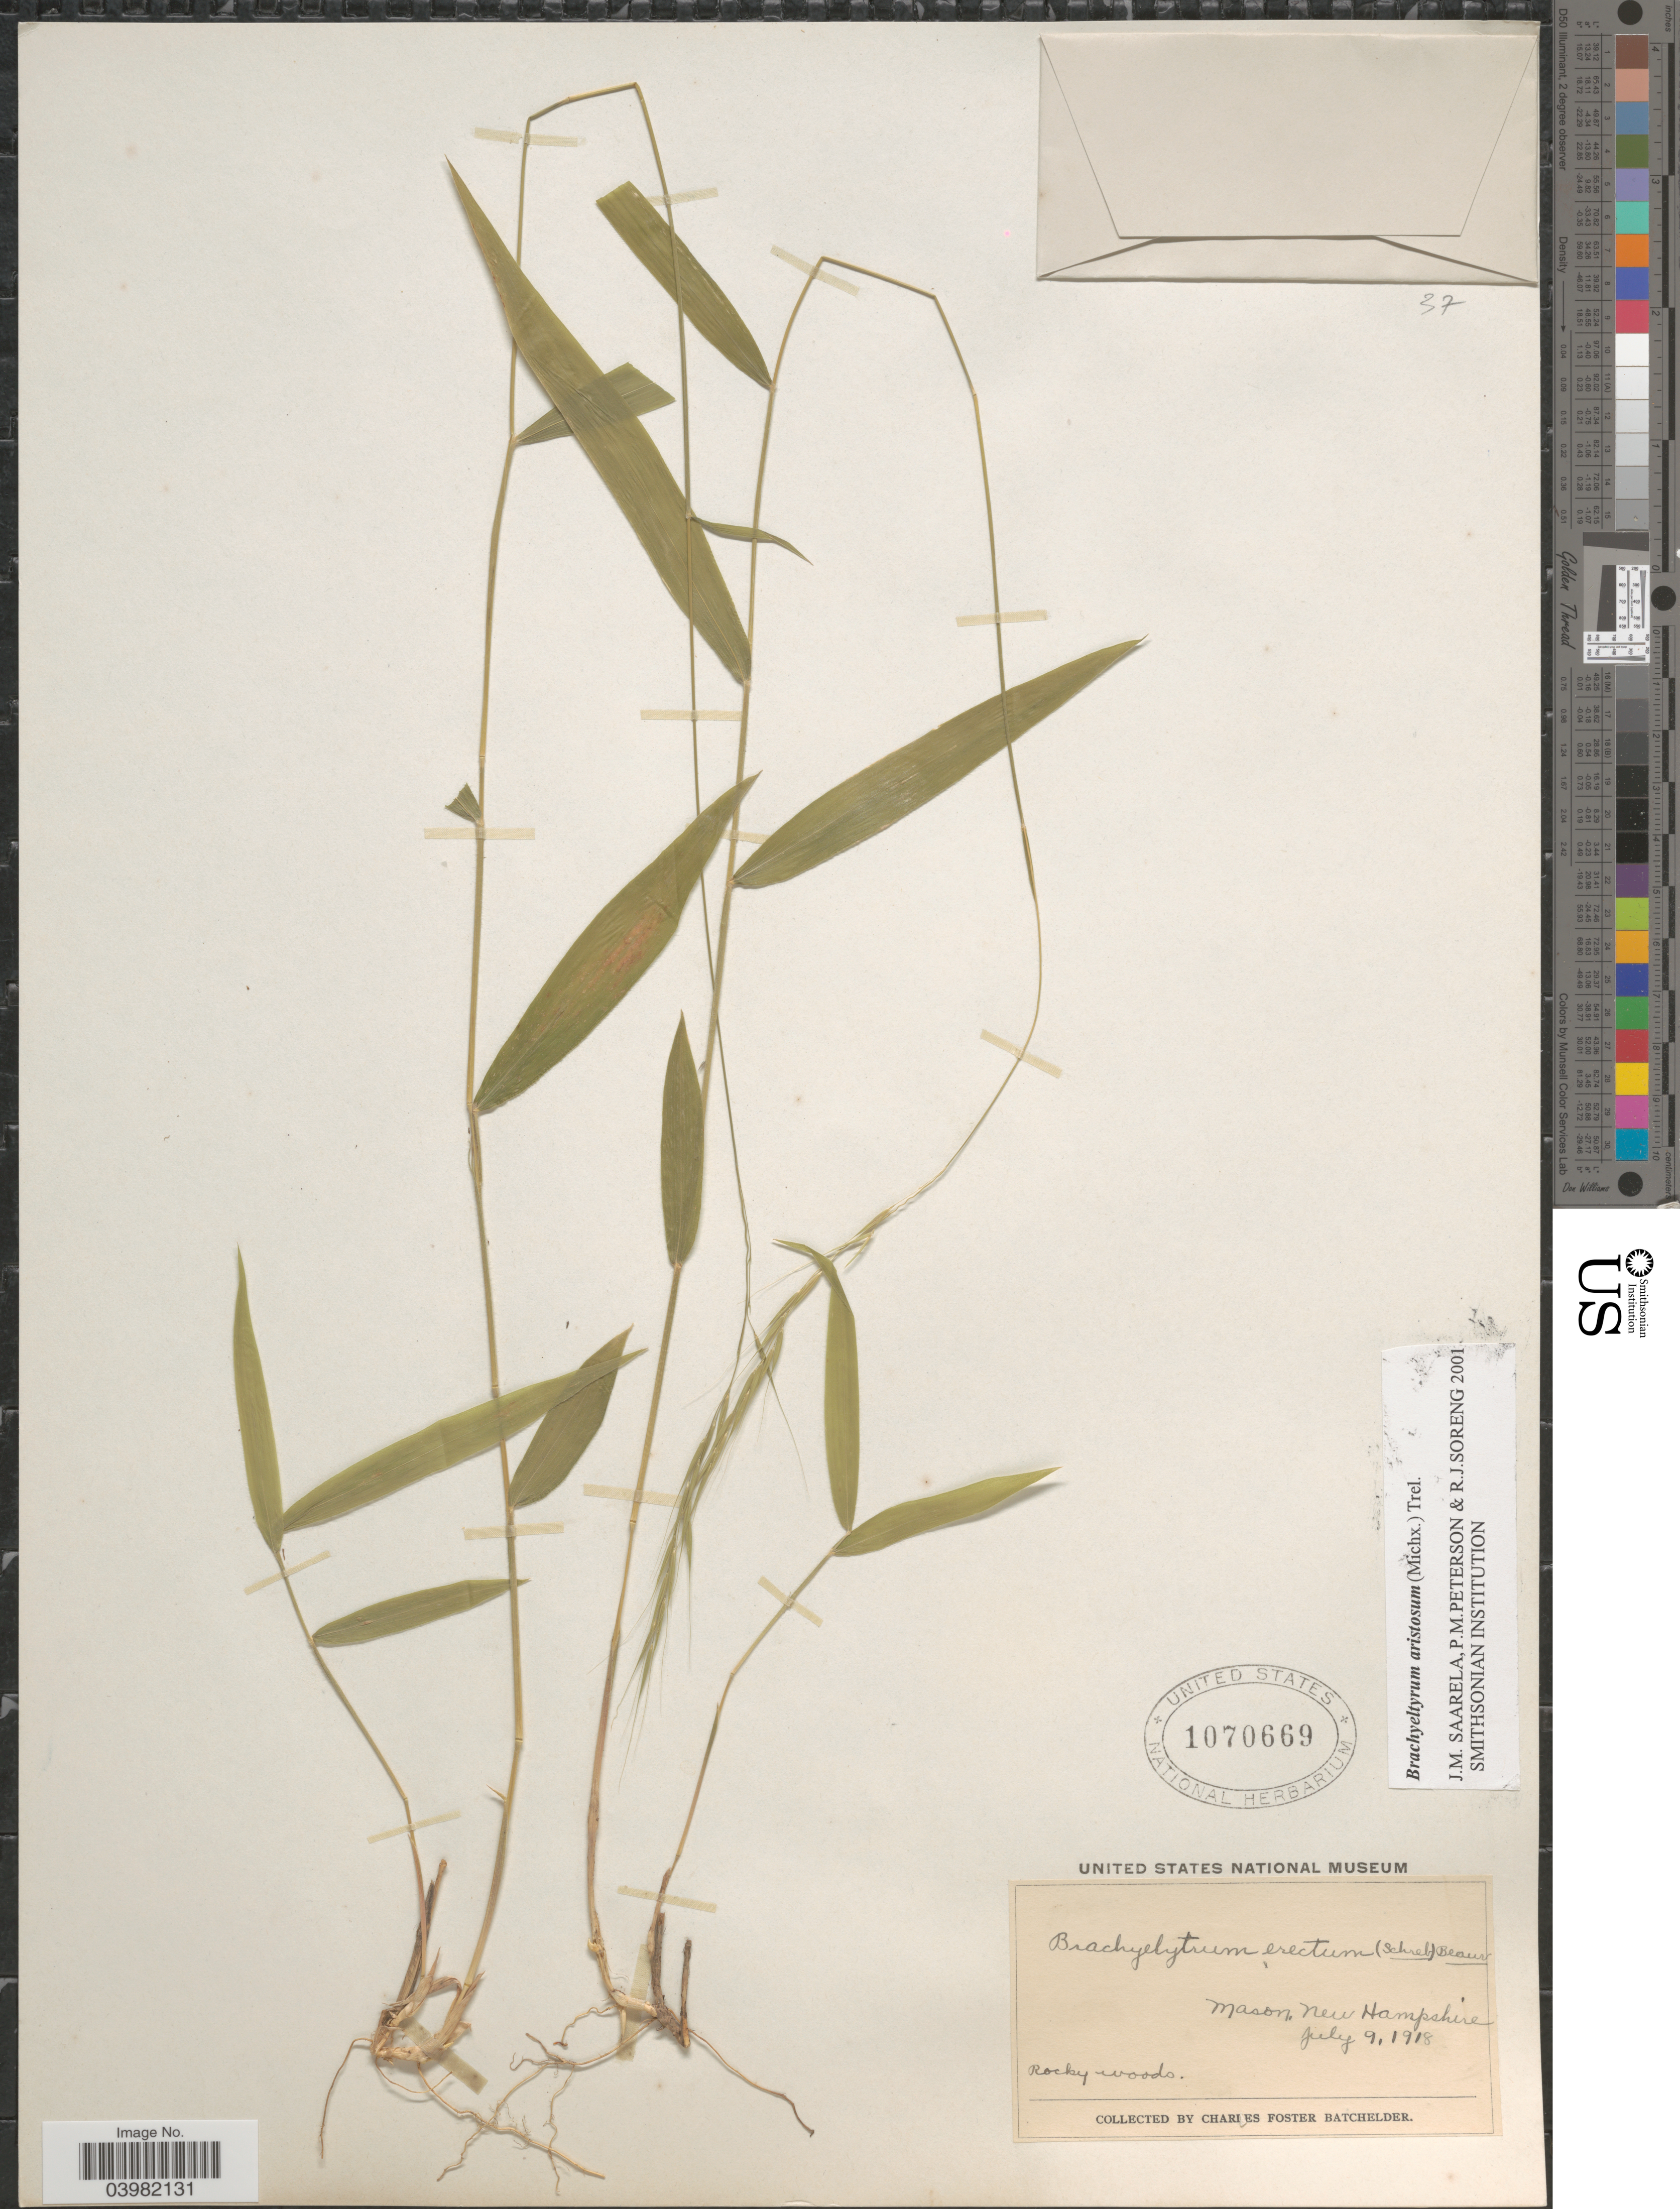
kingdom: Plantae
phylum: Tracheophyta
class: Liliopsida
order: Poales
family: Poaceae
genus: Brachyelytrum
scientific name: Brachyelytrum aristosum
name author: (Michx.) P. Beauv. ex Trel.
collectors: C. Batchelder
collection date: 1918-07-09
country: United States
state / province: New Hampshire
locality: Mason.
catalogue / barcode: US 1070669